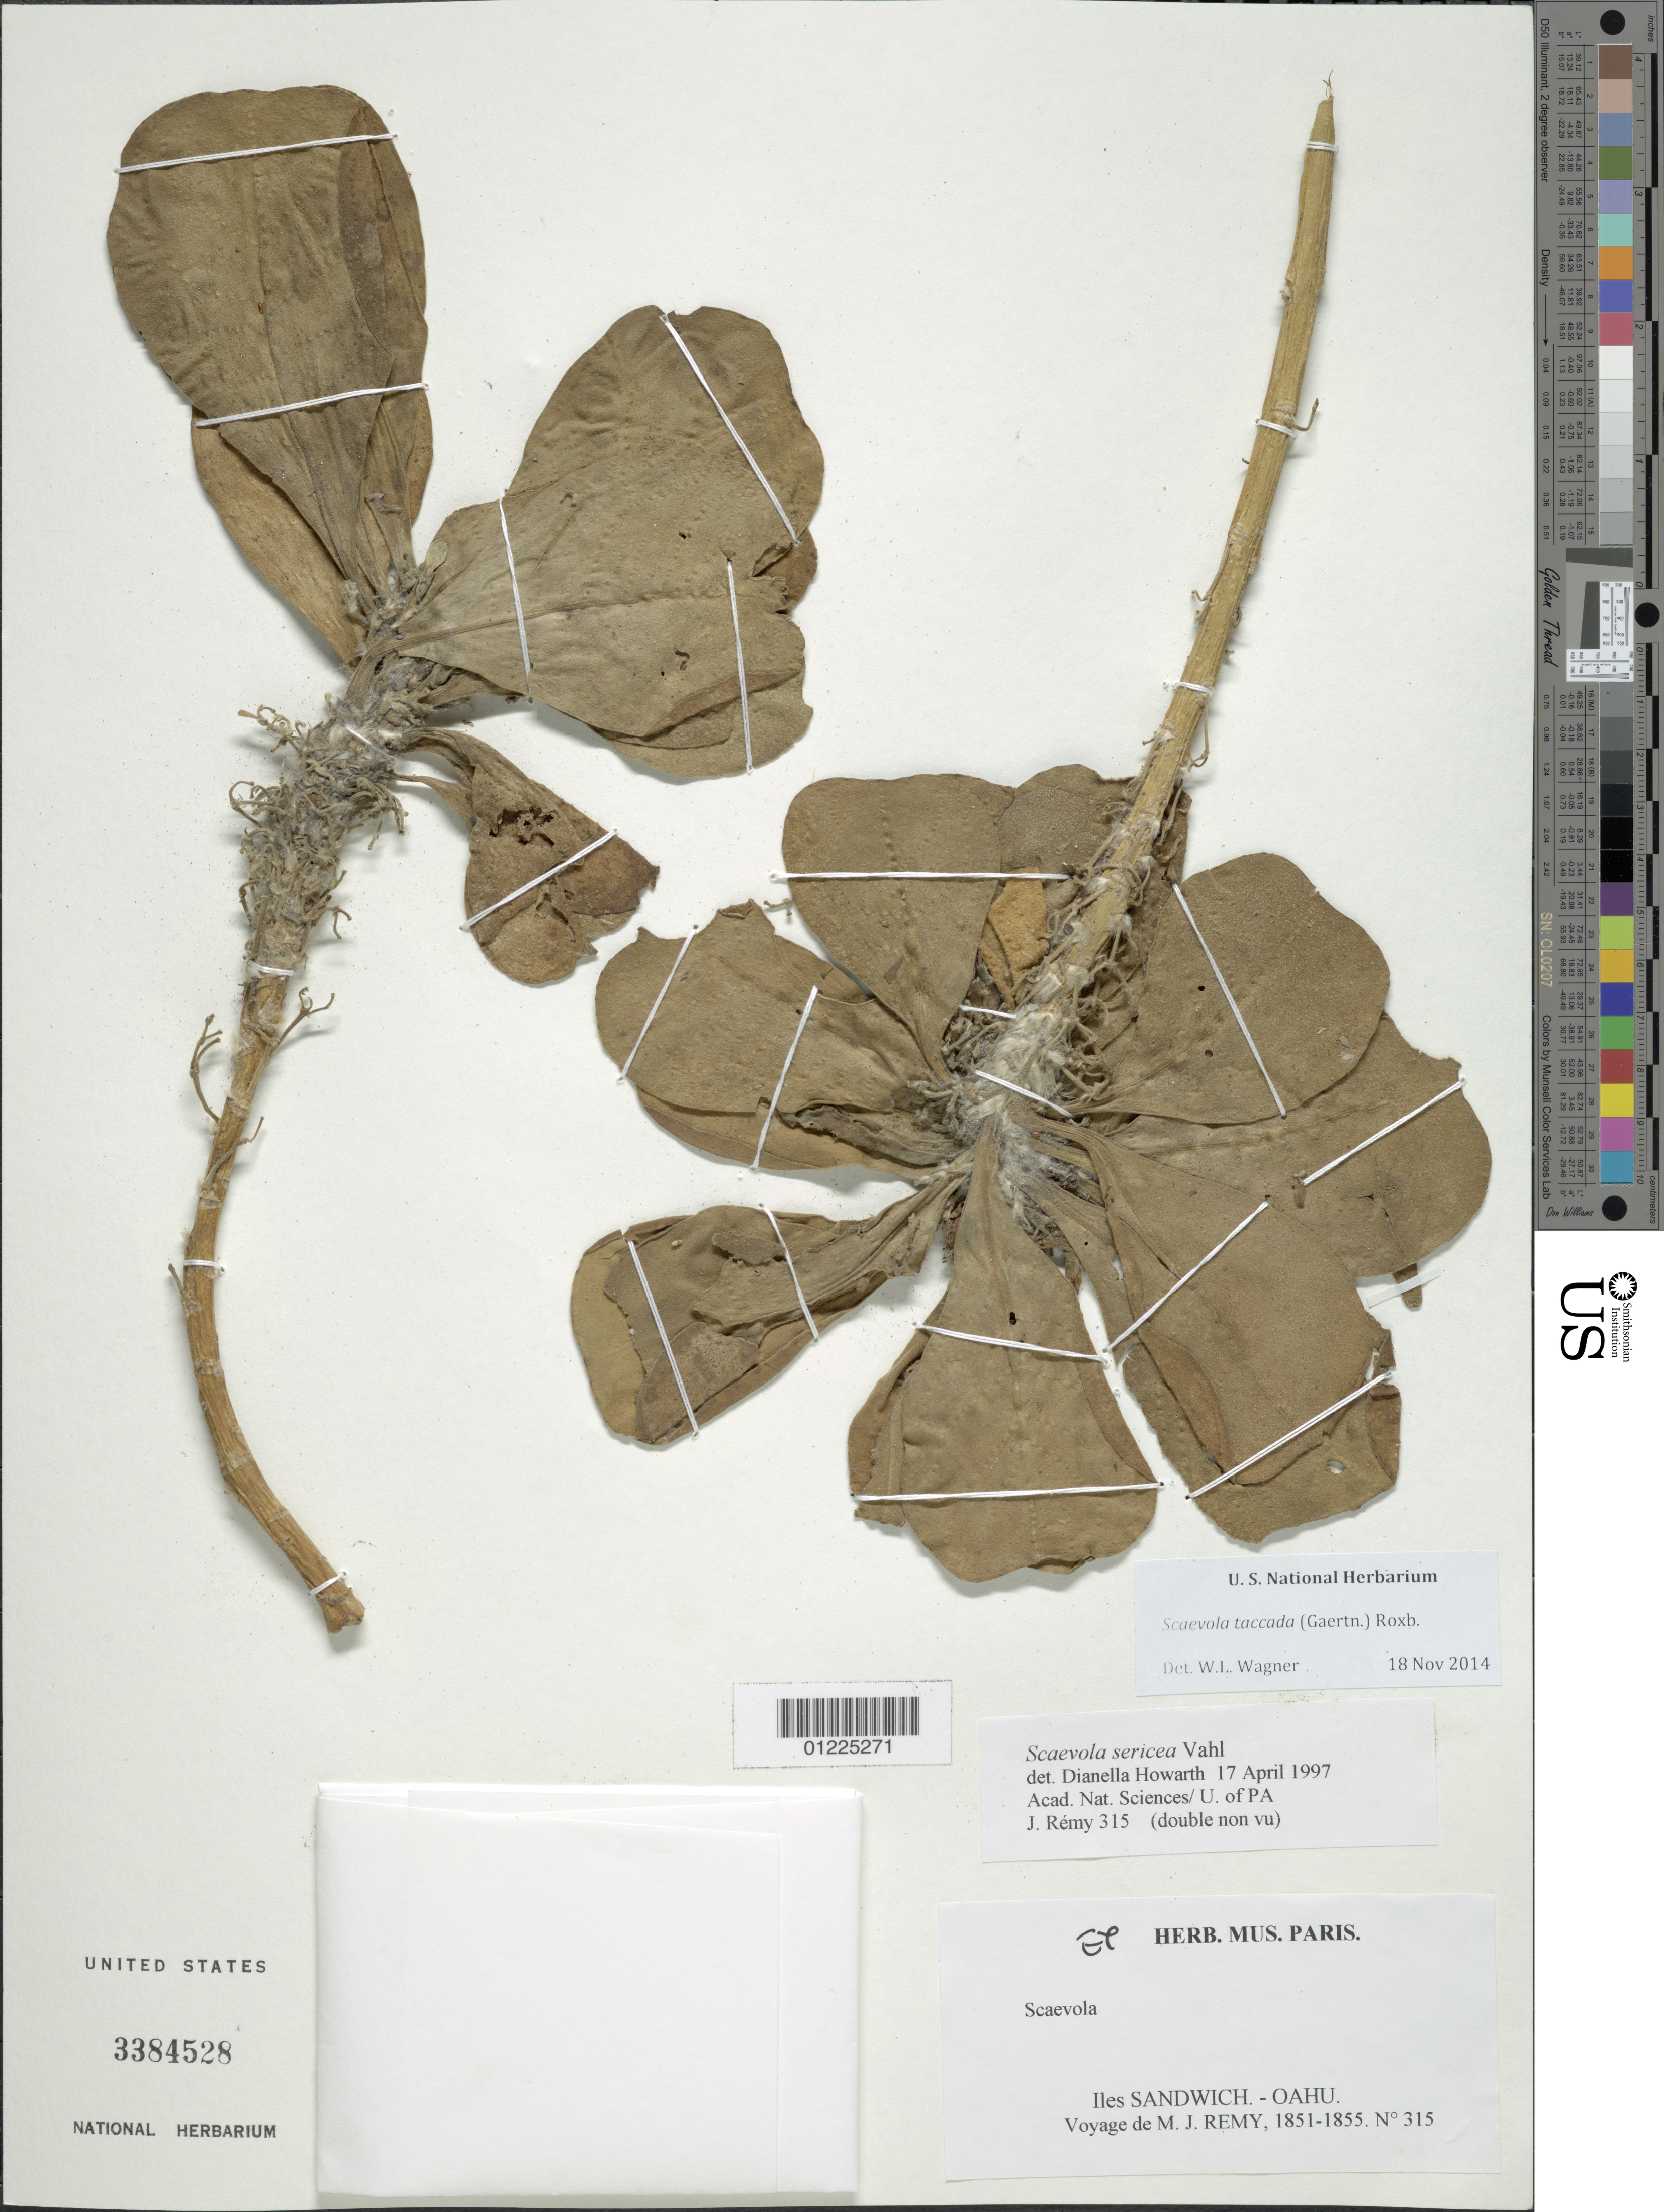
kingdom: Plantae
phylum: Tracheophyta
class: Magnoliopsida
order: Asterales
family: Goodeniaceae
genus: Scaevola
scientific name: Scaevola taccada var. taccada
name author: (Gaertn.) Roxb.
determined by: Wagner, W. L., (BOT), Smithsonian Institution - National Museum of Natural History (UNITED STATES)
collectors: M. J. Remy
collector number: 315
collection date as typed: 1851 to --- 1855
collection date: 1851/1855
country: United States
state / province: Hawaii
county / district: Honolulu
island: Oahu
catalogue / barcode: US 3384528